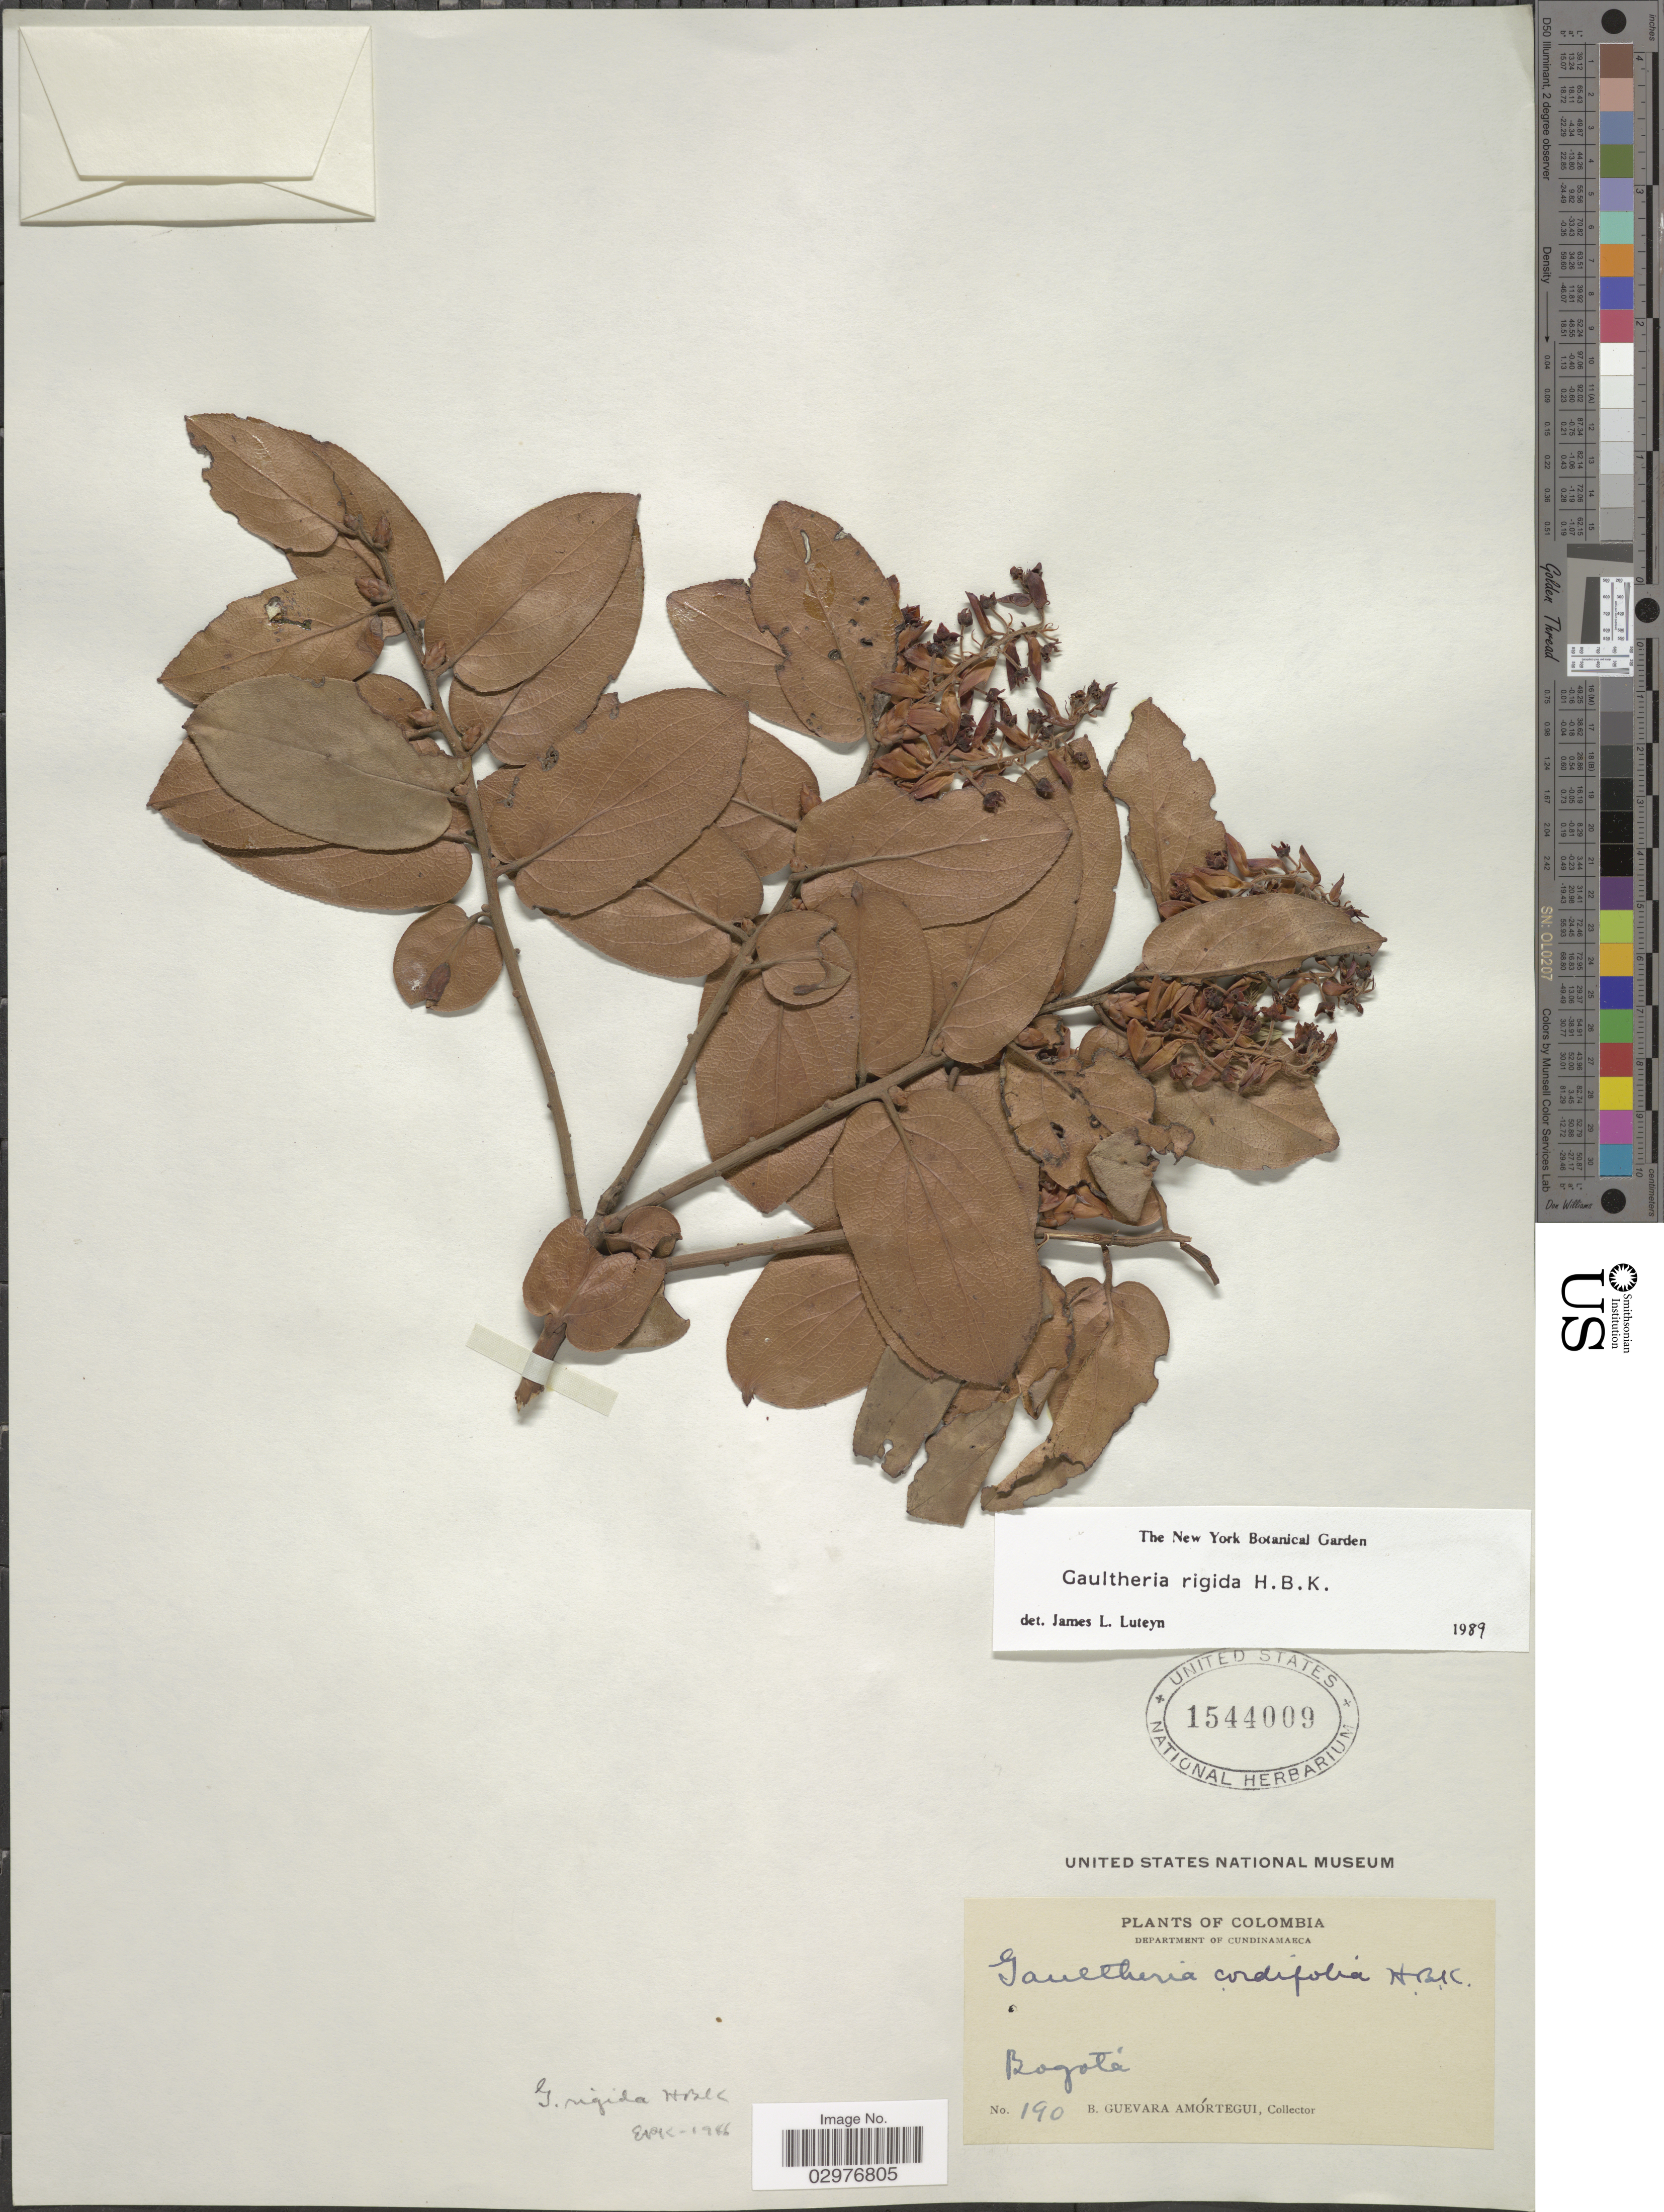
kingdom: Plantae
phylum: Tracheophyta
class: Magnoliopsida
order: Ericales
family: Ericaceae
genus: Gaultheria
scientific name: Gaultheria rigida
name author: Kunth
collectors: B. Guevara Amortegui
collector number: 190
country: Colombia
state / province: Cundinamarca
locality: Department of Cundinamarca. Bogotá.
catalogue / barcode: US 1544009